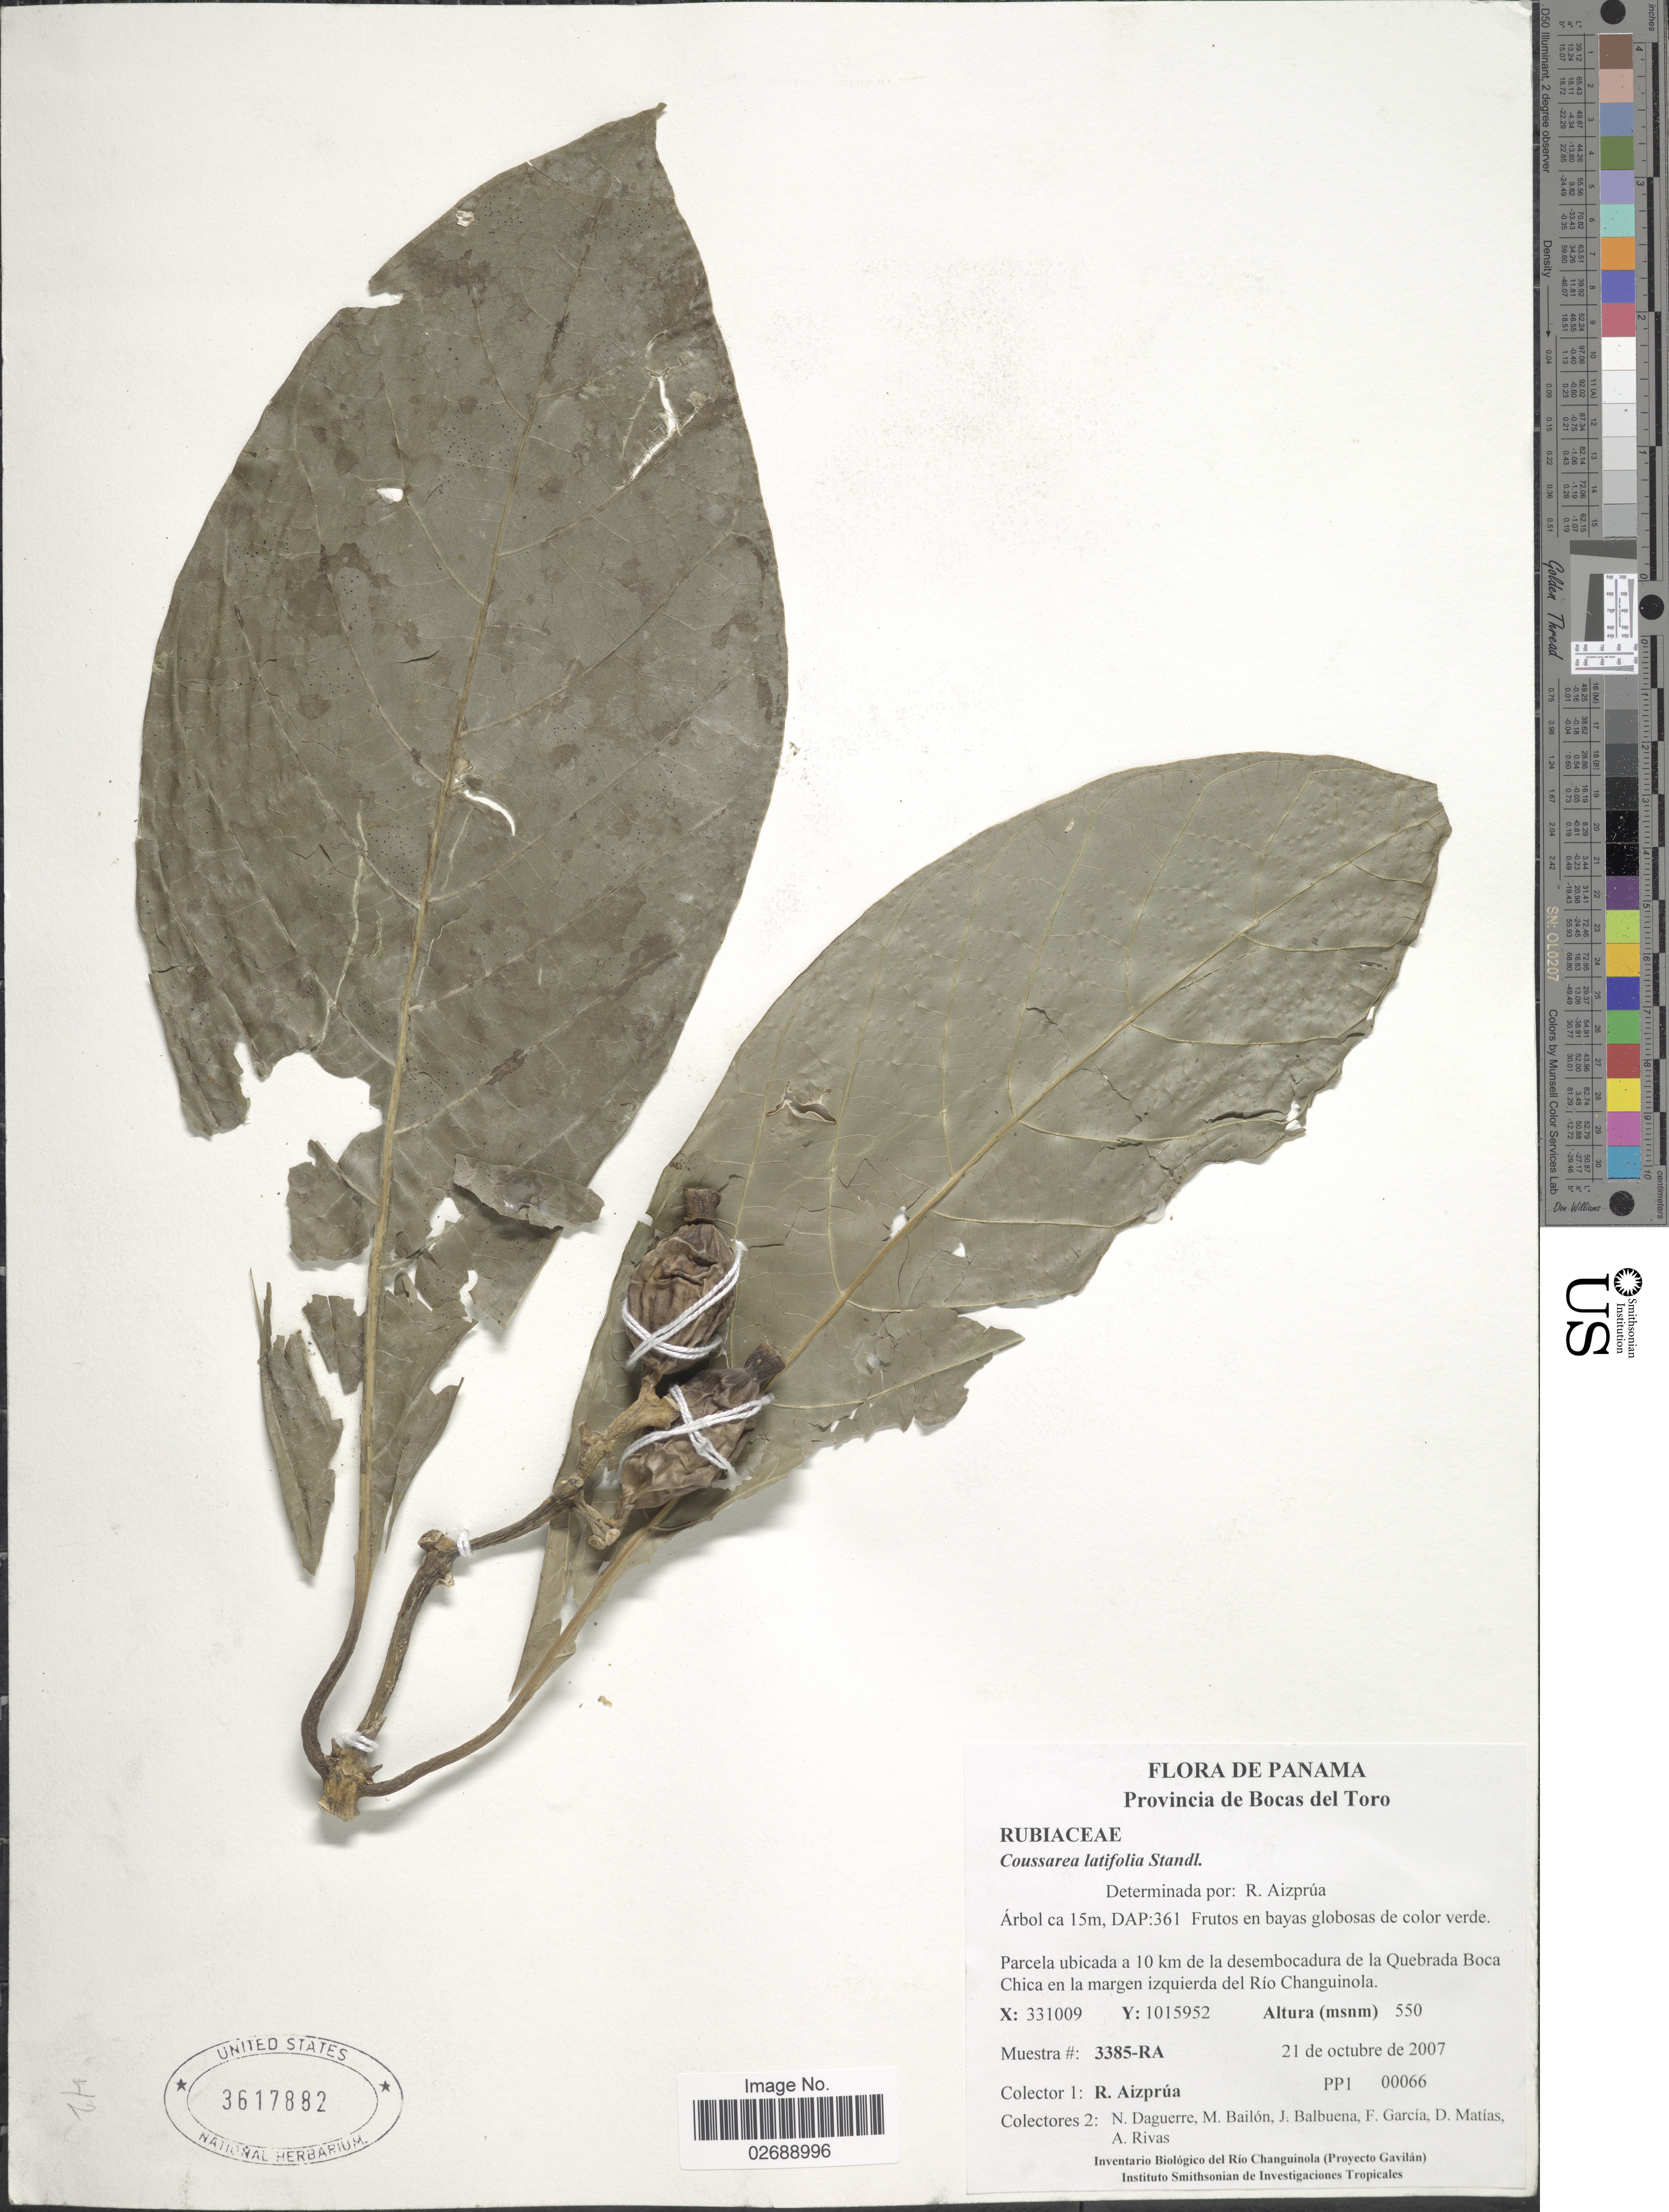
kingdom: Plantae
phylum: Tracheophyta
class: Magnoliopsida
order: Gentianales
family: Rubiaceae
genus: Coussarea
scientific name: Coussarea latifolia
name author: Standl.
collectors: R. Aizprúa, N. Daguerre, M. Bailón, J. Balbuena & et al.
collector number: PPI00066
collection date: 2007-10-21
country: Panama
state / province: Bocas del Toro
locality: Parcela ubicada a 10 km de la desembocadura de la Quebrada Boca Chica en la margen izquierda del Rio Changuinola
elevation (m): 550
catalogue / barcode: US 3617882